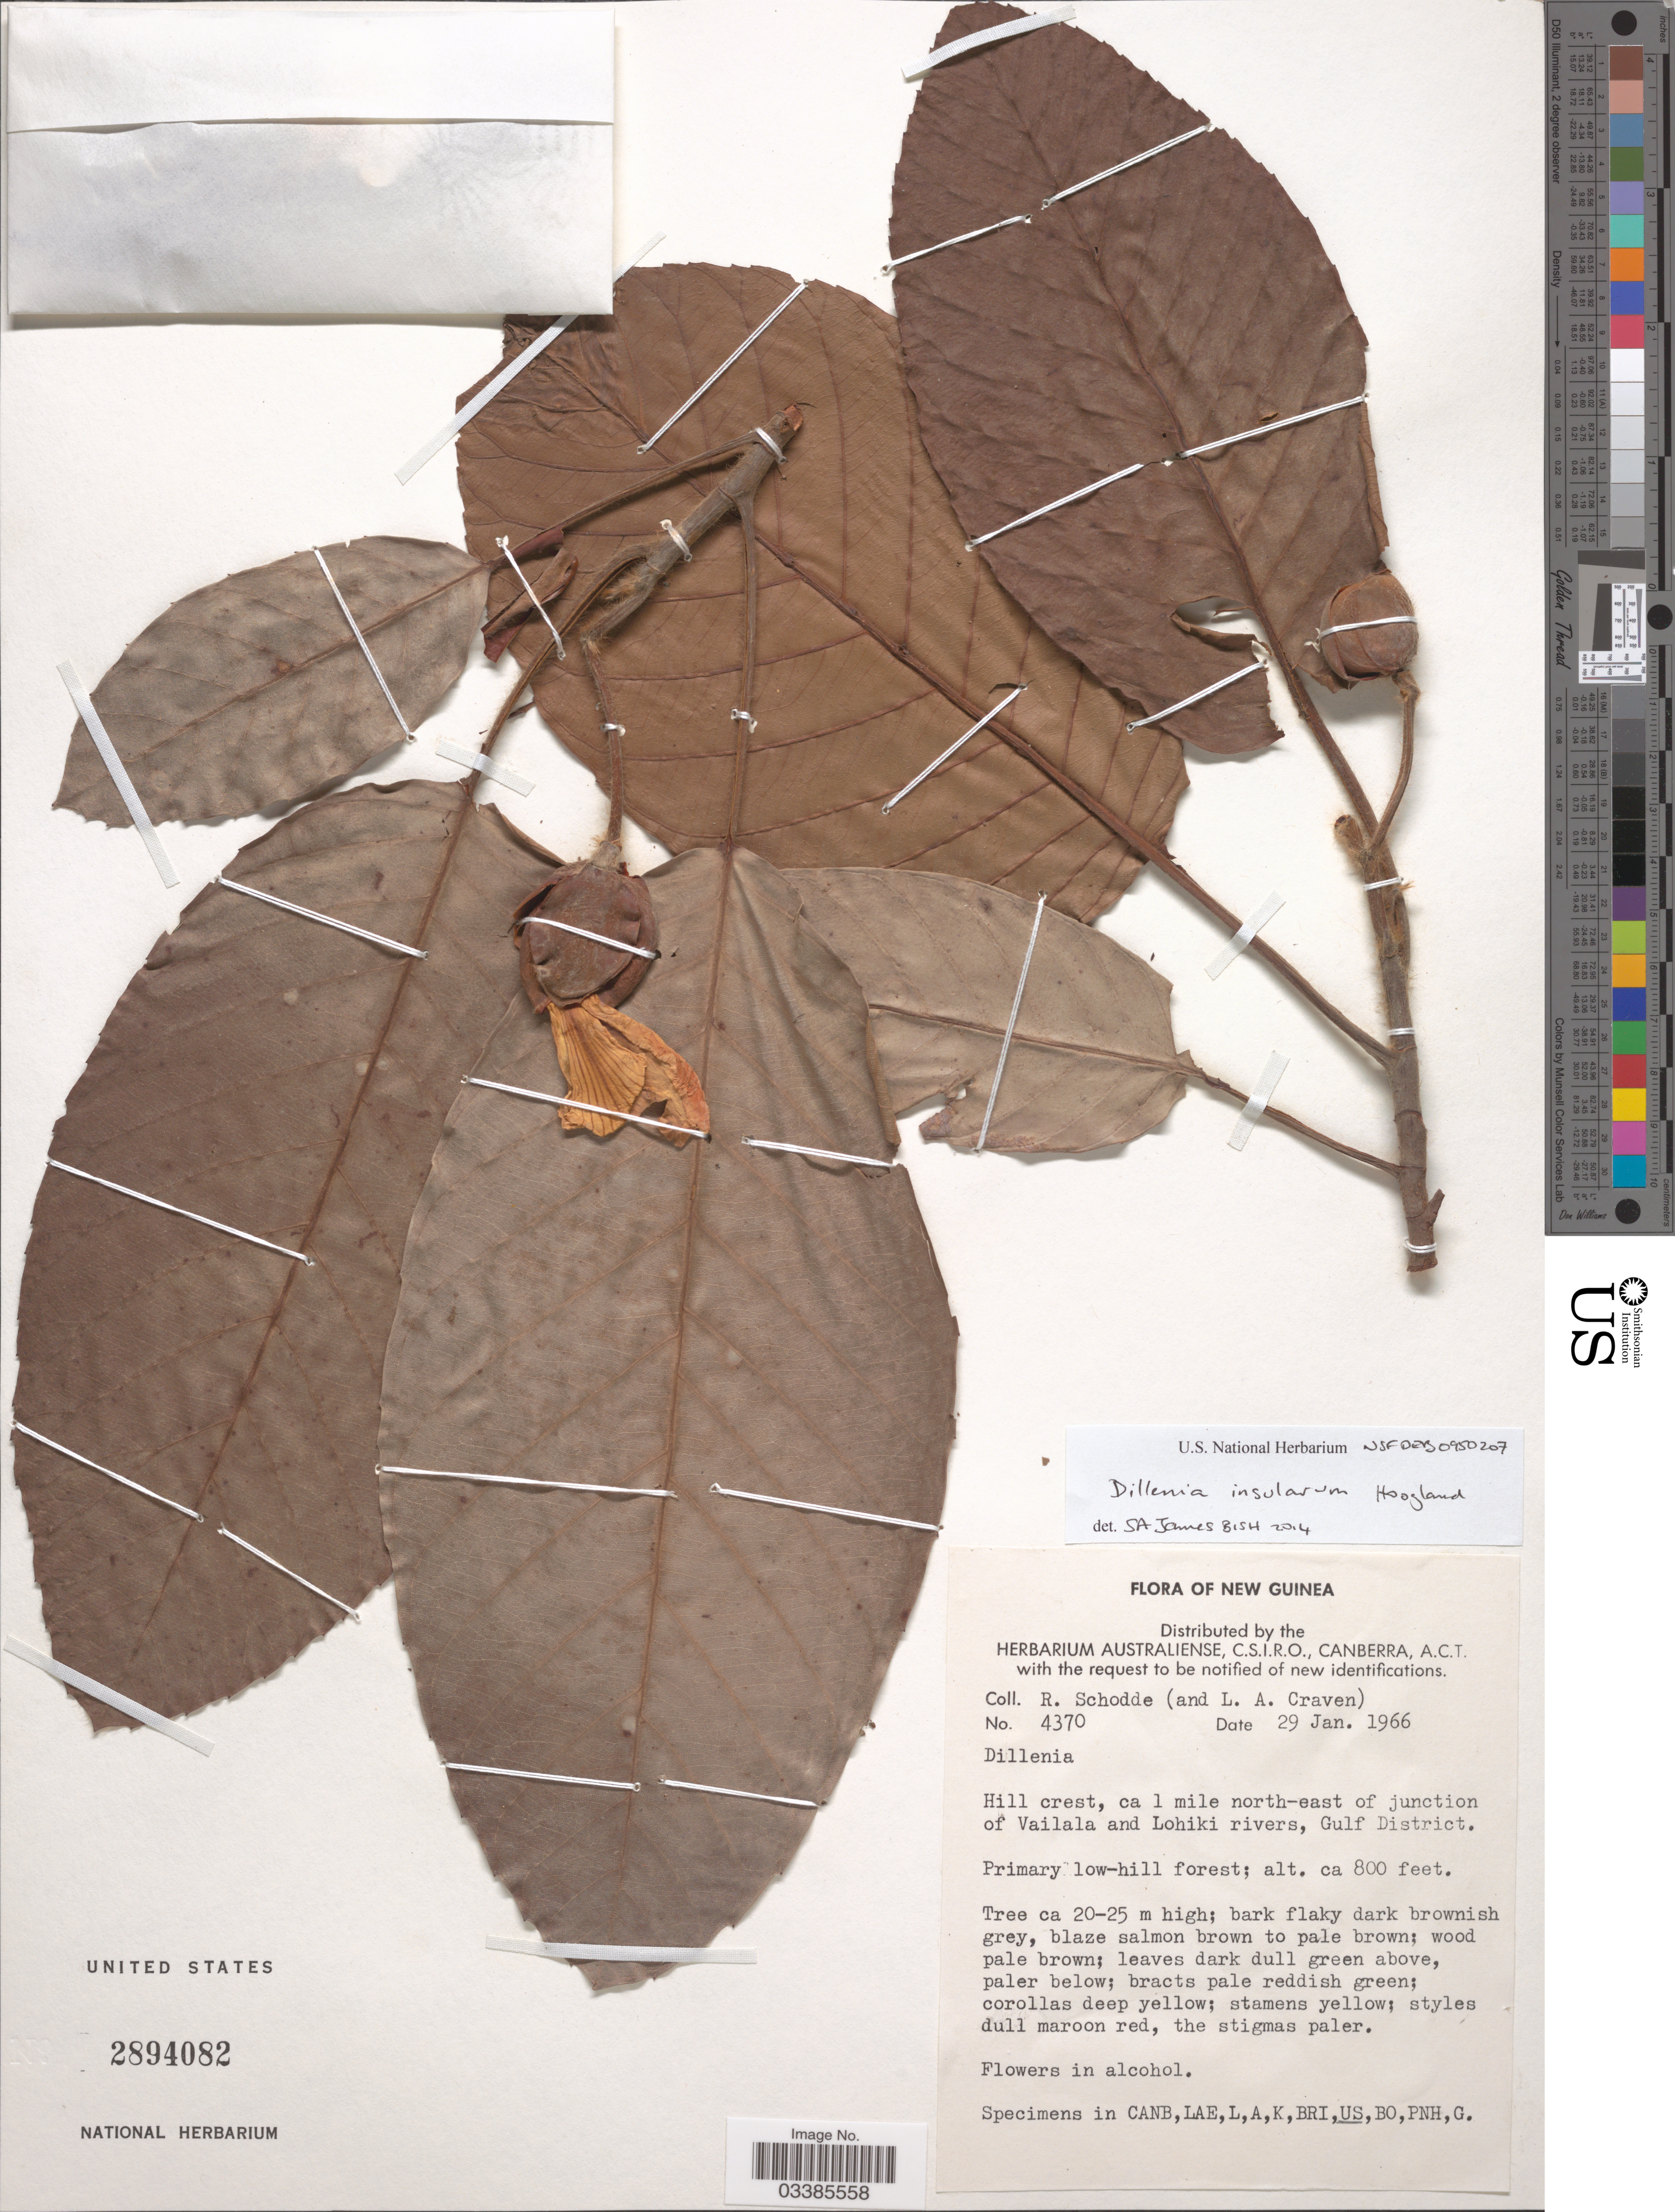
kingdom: Plantae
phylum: Tracheophyta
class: Magnoliopsida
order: Dilleniales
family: Dilleniaceae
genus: Dillenia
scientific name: Dillenia insularum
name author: Hoogland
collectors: R. Schodde & L. A. Craven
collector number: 4370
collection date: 1966-01-29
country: Papua New Guinea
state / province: Gulf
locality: New Guinea. Hill crest, ca 1 mile north-east of junction of Vailala and Lohiki rivers, Gulf District.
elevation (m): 244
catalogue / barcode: US 2894082